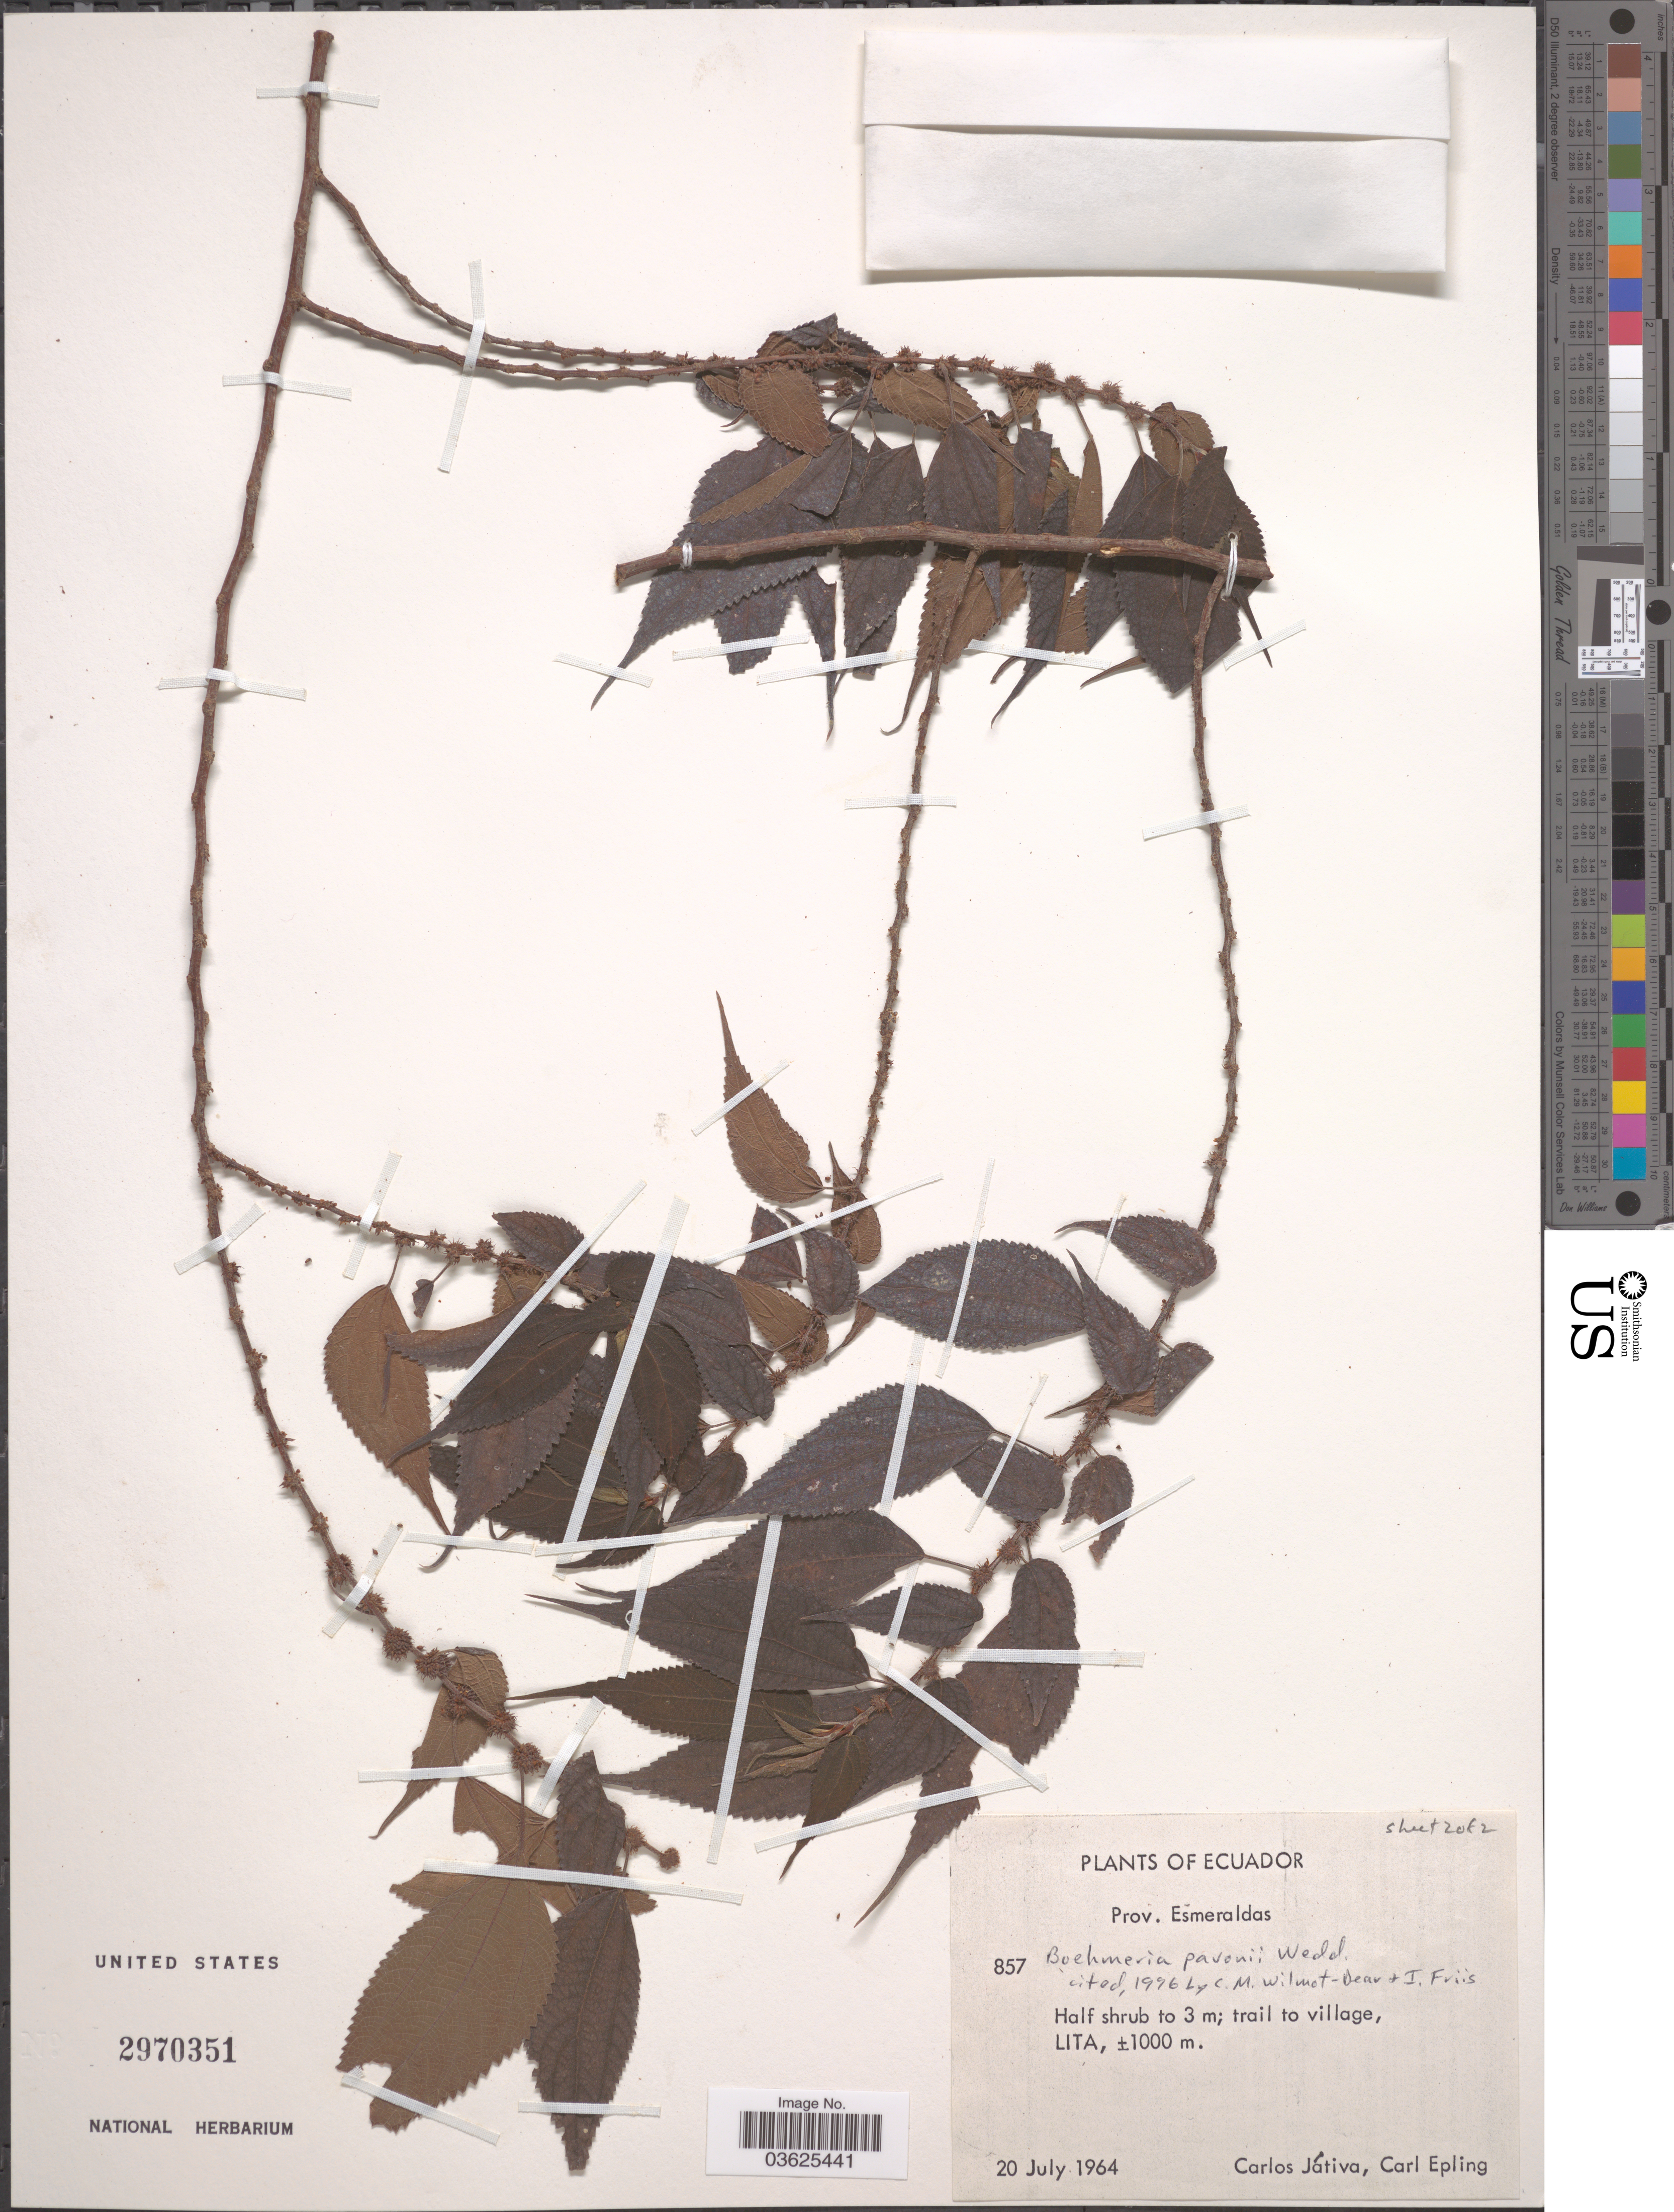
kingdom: Plantae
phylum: Tracheophyta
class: Magnoliopsida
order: Rosales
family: Urticaceae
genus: Boehmeria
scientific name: Boehmeria pavonii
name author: Wedd.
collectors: C. D. Játiva & C. C. Epling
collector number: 857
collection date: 1964-07-20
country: Ecuador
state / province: Esmeraldas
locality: Trail to village, Lita.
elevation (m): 1000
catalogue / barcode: US 2970351